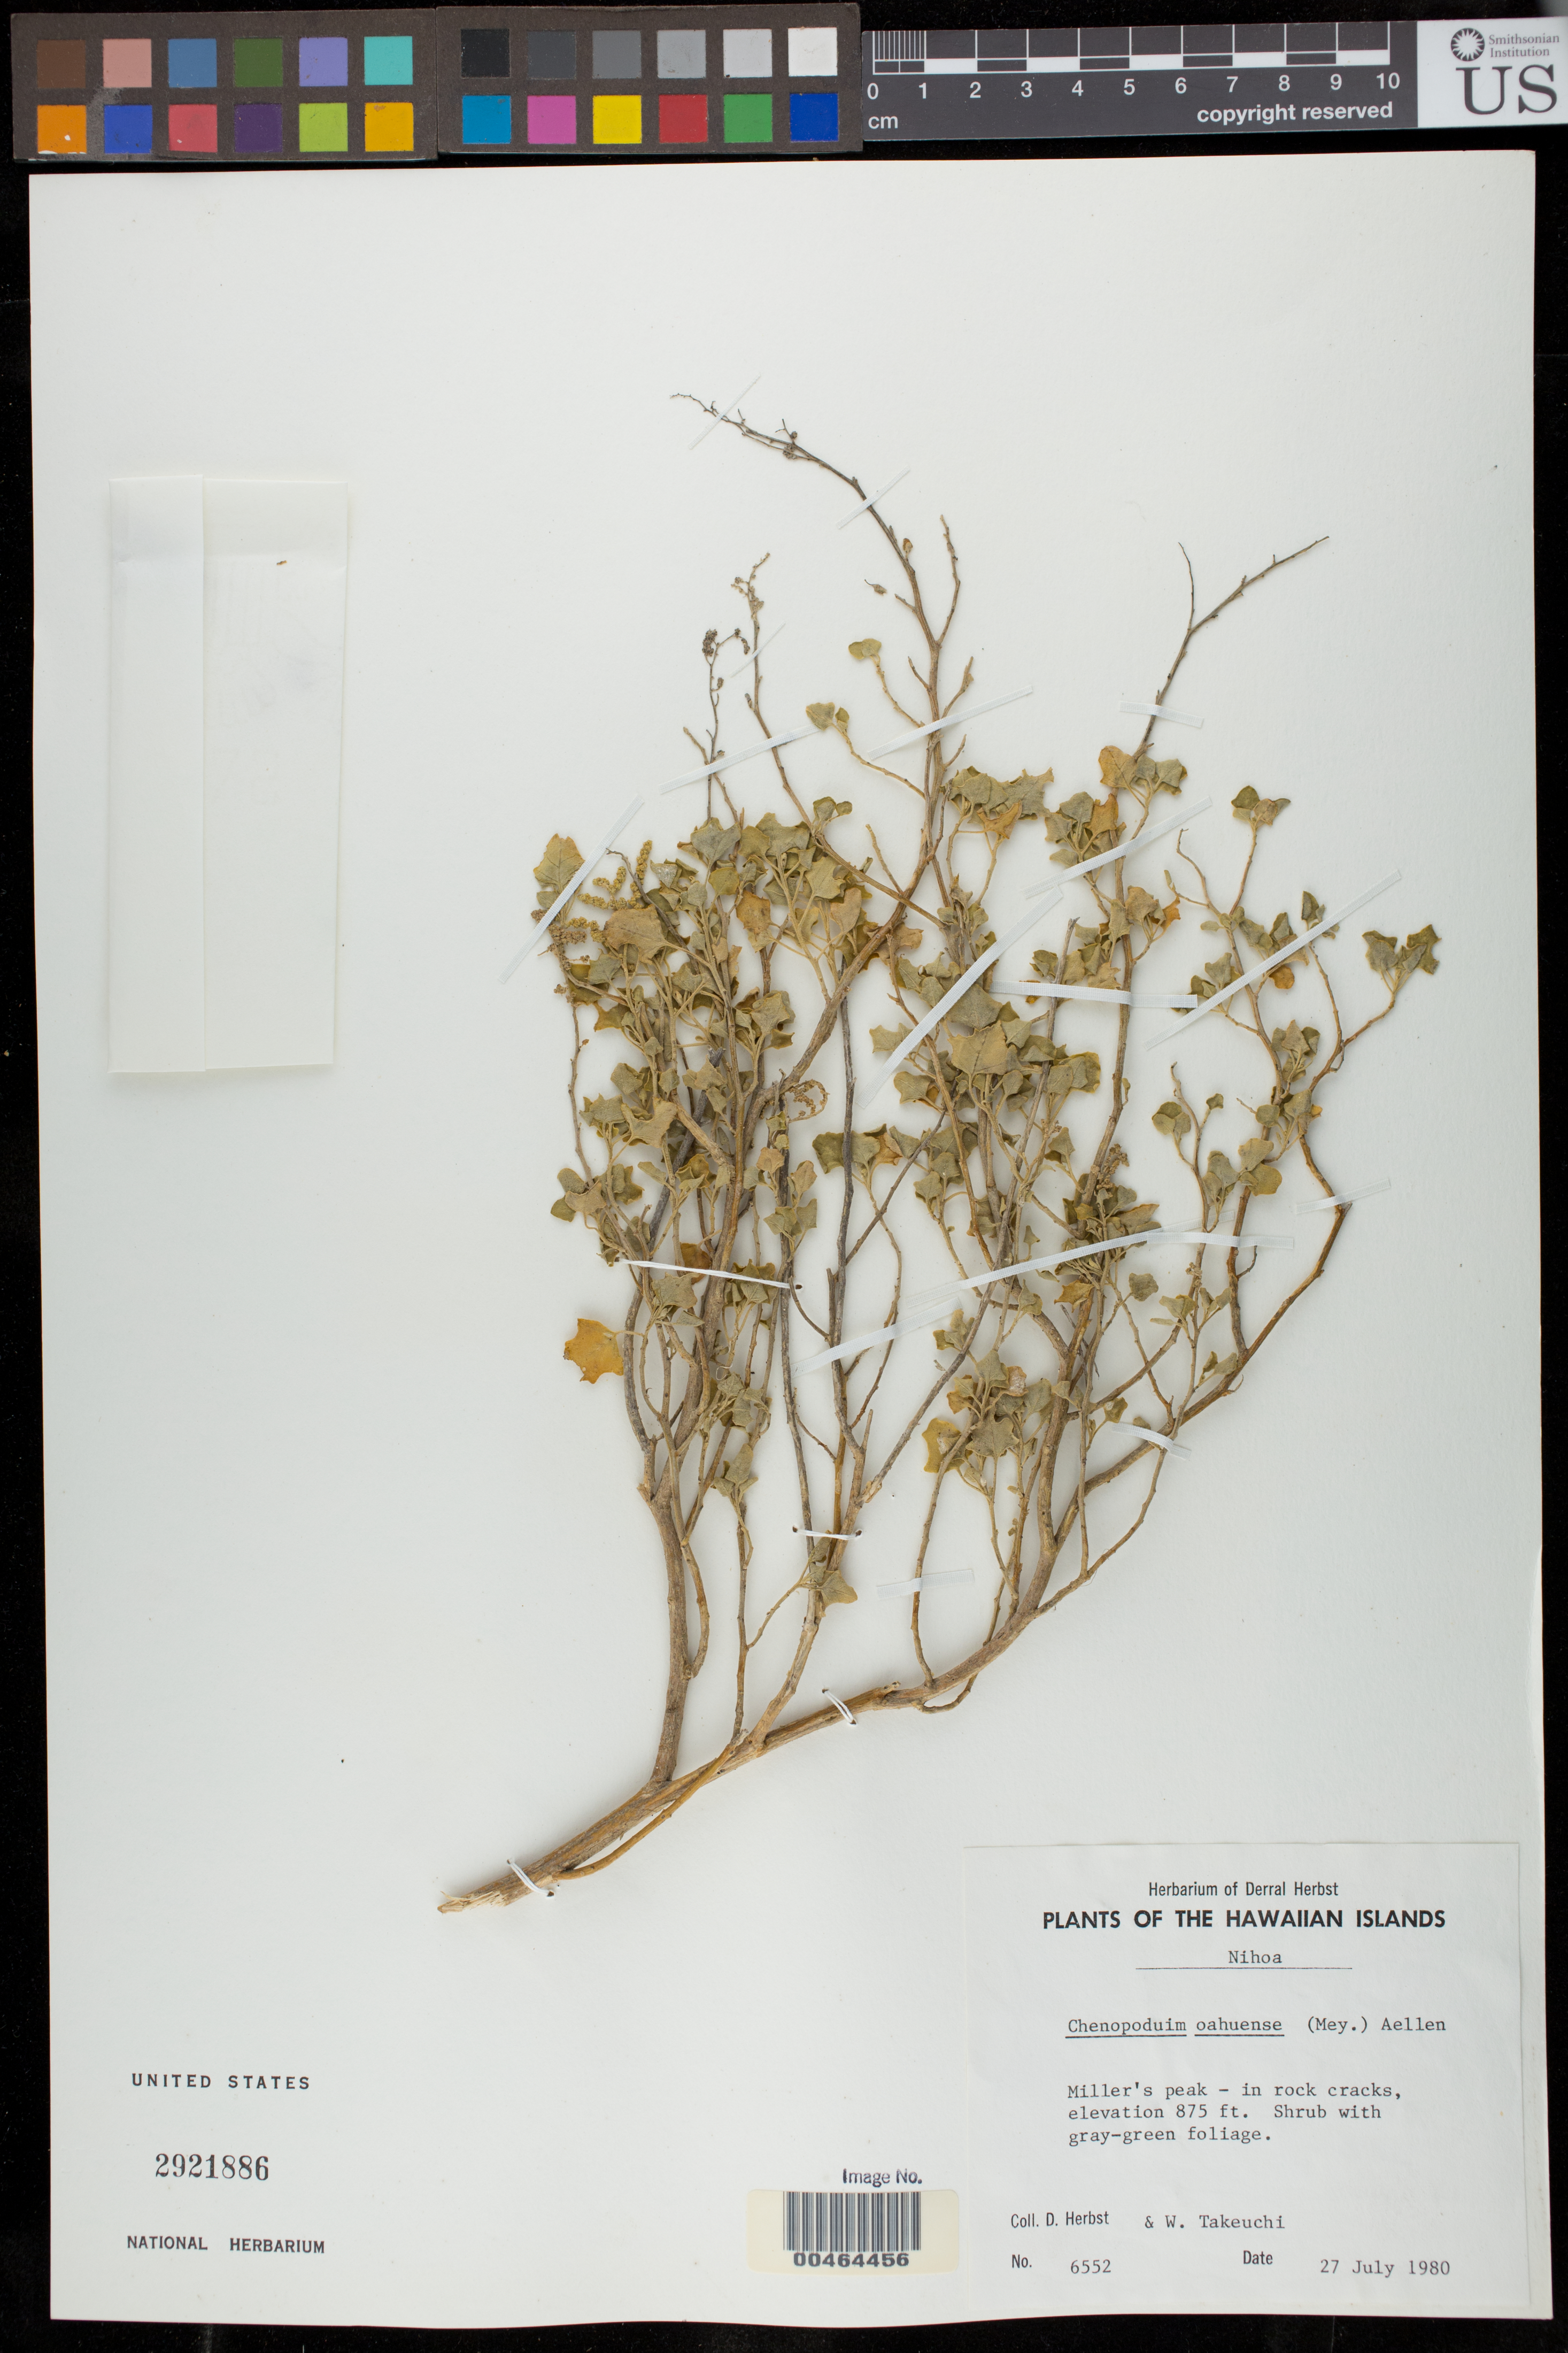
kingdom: Plantae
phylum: Tracheophyta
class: Magnoliopsida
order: Caryophyllales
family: Amaranthaceae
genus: Chenopodium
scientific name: Chenopodium oahuense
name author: (Meyen) Aellen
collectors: D. R. Herbst & W. N. Takeuchi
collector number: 6552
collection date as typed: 27 Jul 1980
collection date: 1980-07-27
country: United States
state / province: Hawaii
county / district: Honolulu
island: Nihoa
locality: Miller's peak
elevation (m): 267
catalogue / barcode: US 2921886